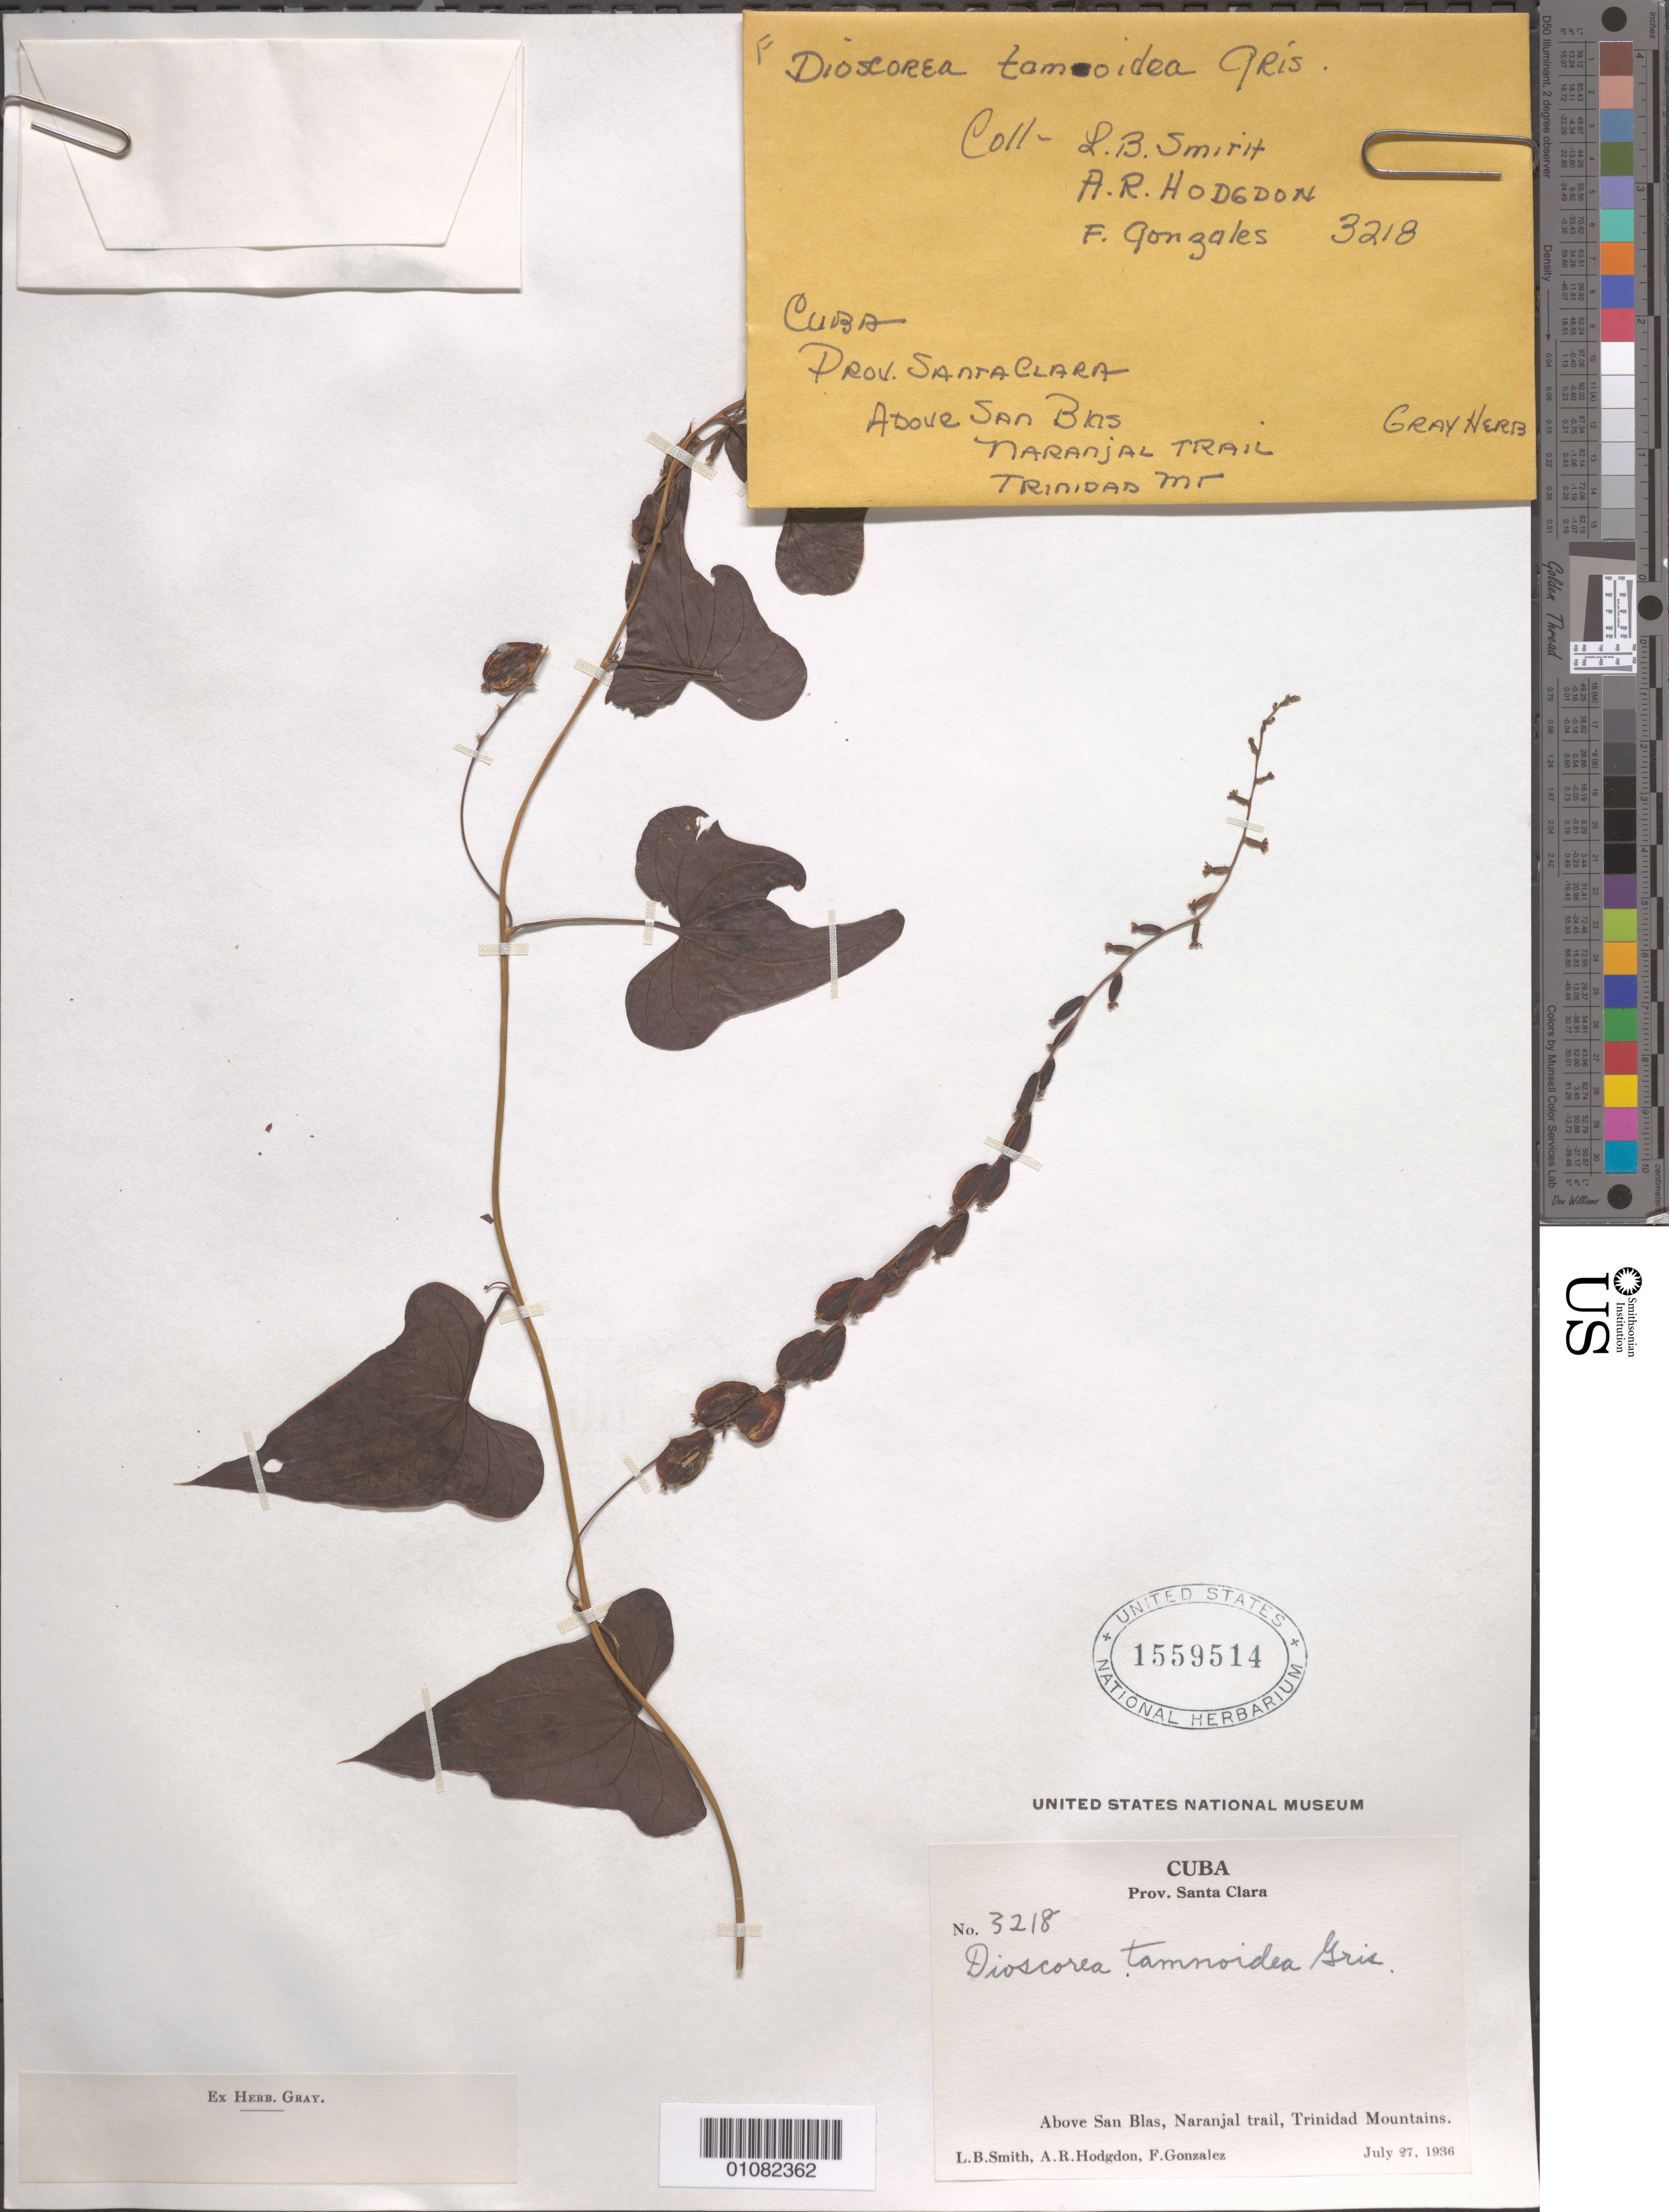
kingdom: Plantae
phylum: Tracheophyta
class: Liliopsida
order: Dioscoreales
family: Dioscoreaceae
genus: Dioscorea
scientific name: Dioscorea tamoidea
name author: Griseb.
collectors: L. Smith, A. R. Hodgdon & F. Gonzalez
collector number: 3218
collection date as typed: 27 Jul 1936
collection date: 1936-07-27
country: Cuba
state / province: Villa Clara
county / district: Santa Clara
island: Cuba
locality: Above San Blas, Naranjal trail, Trinidad Mountains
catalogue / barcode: US 1559514